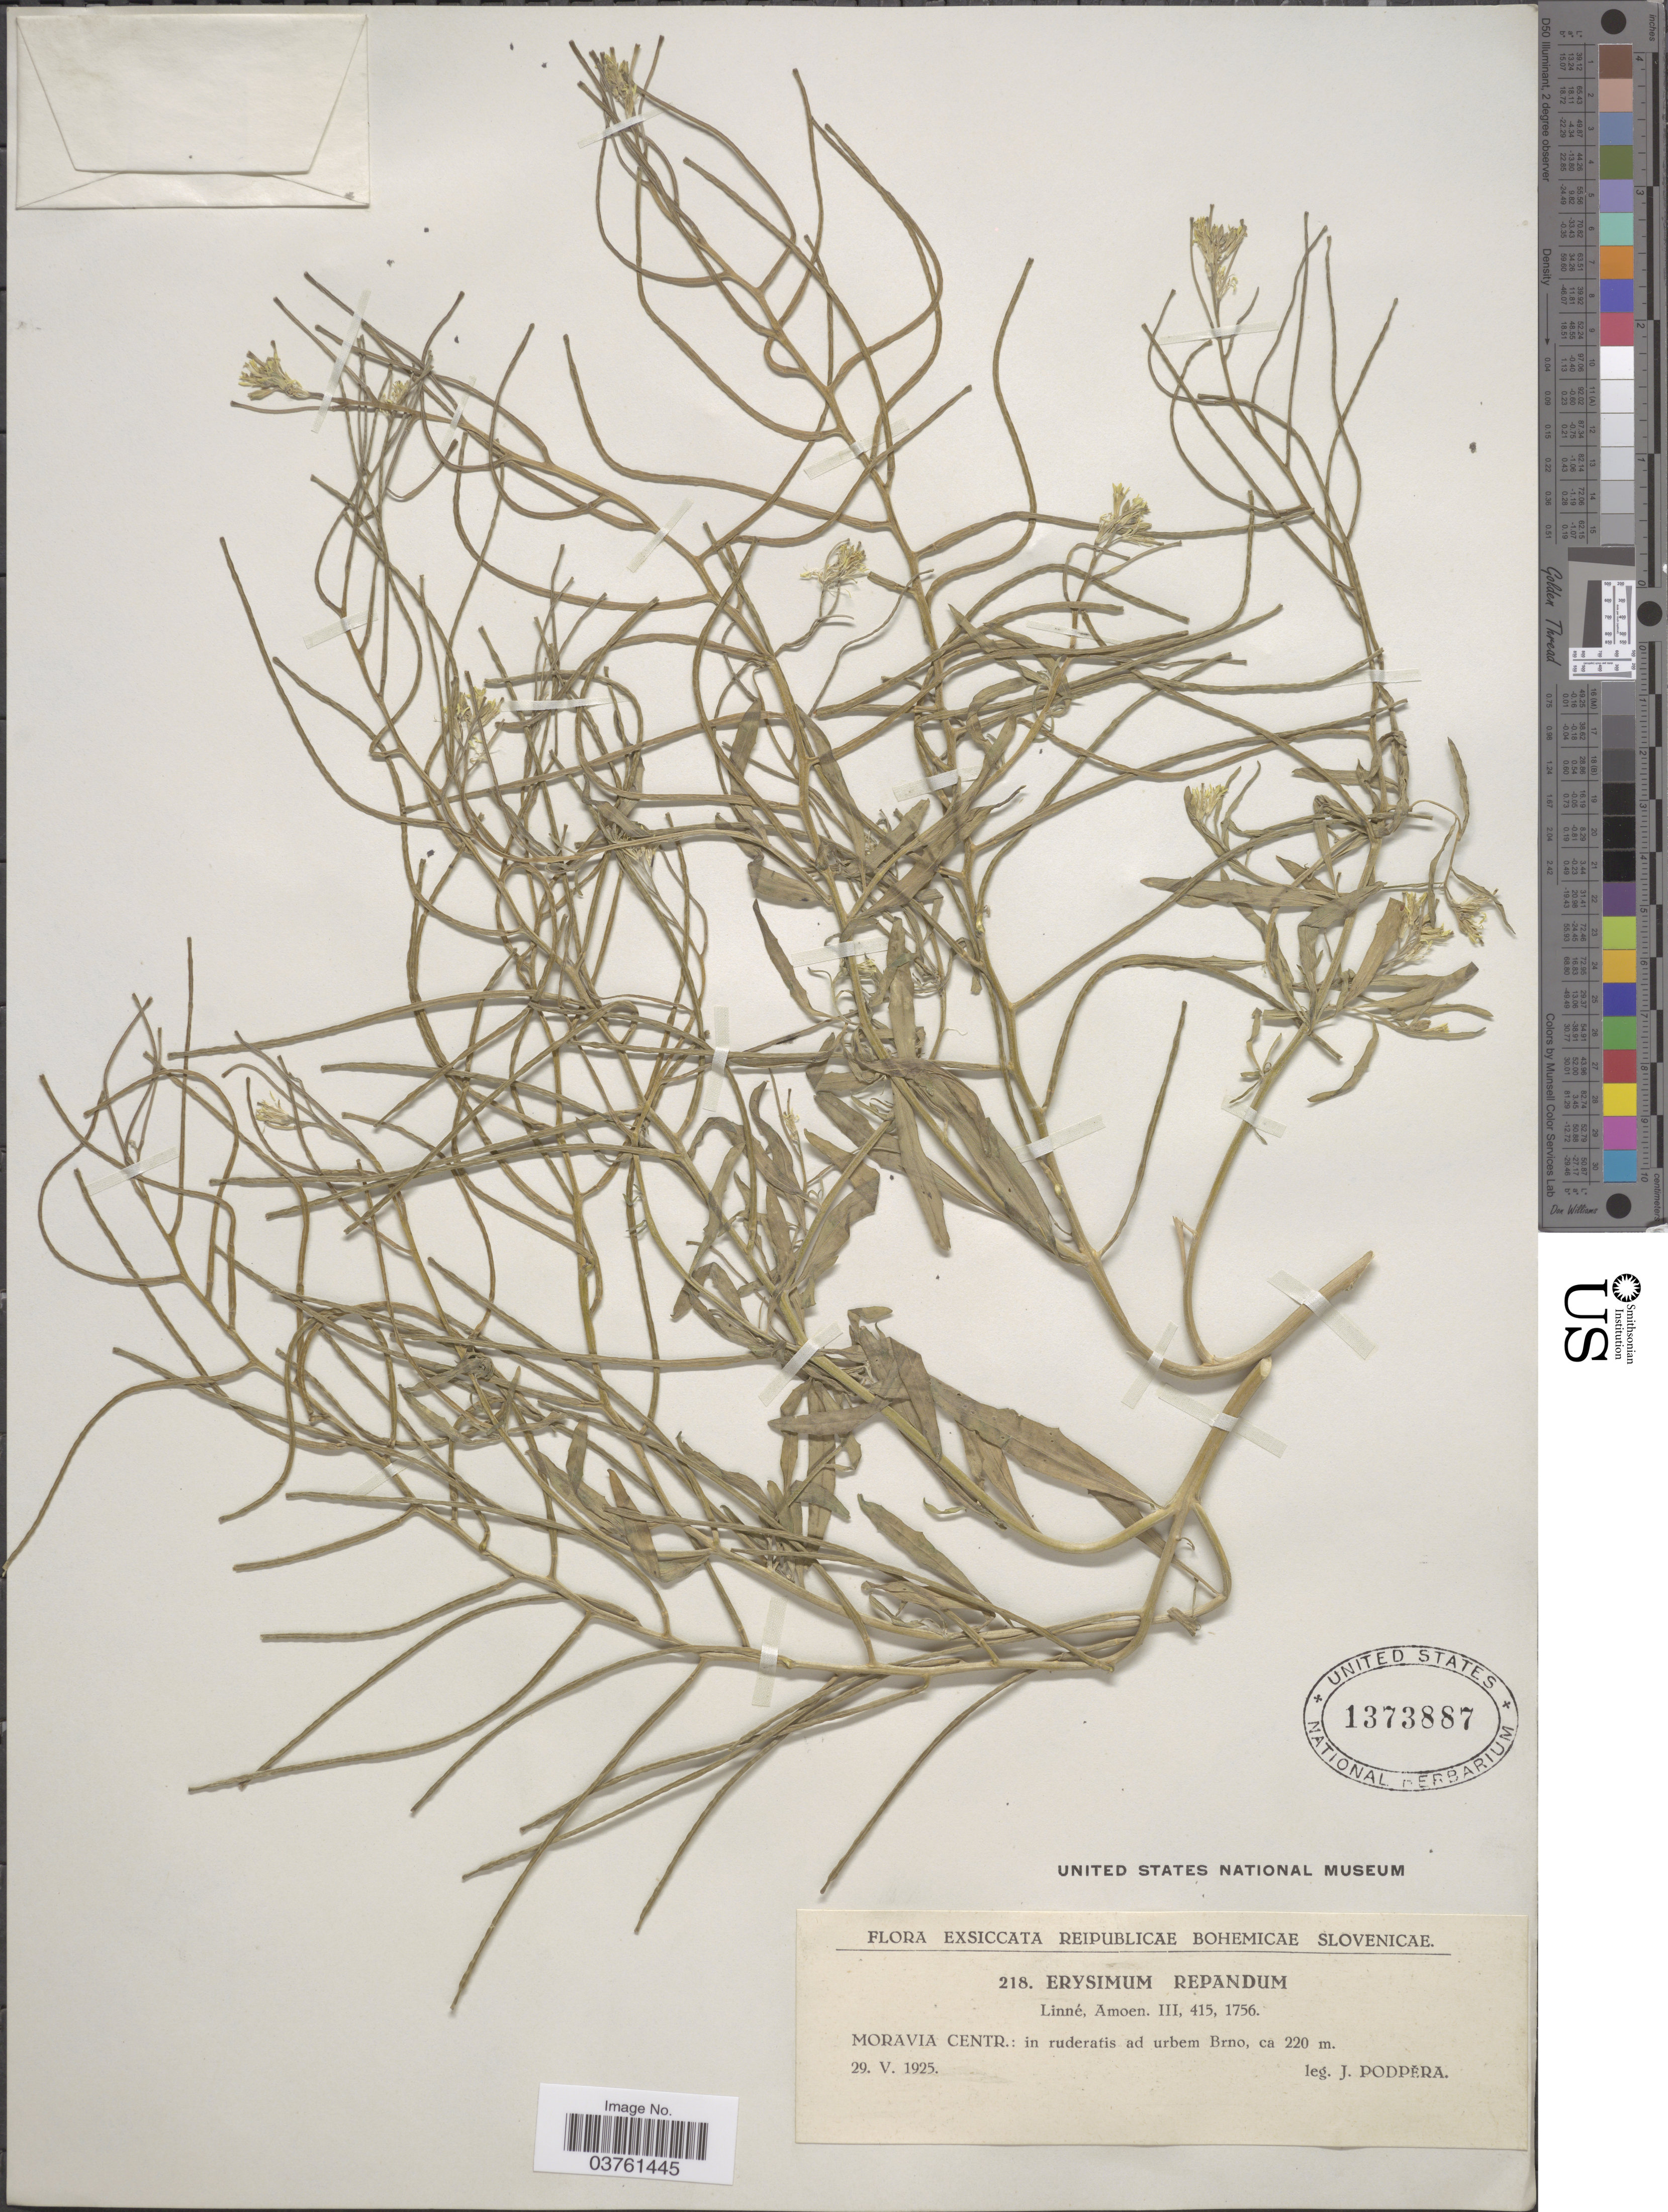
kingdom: Plantae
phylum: Tracheophyta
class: Magnoliopsida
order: Brassicales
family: Brassicaceae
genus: Erysimum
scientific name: Erysimum repandum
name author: L.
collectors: J. Podpera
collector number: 218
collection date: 1925-05-29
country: Czechia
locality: Moravia Centr.: in ruderatis ad urbem Brno.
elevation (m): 220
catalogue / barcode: US 1373887